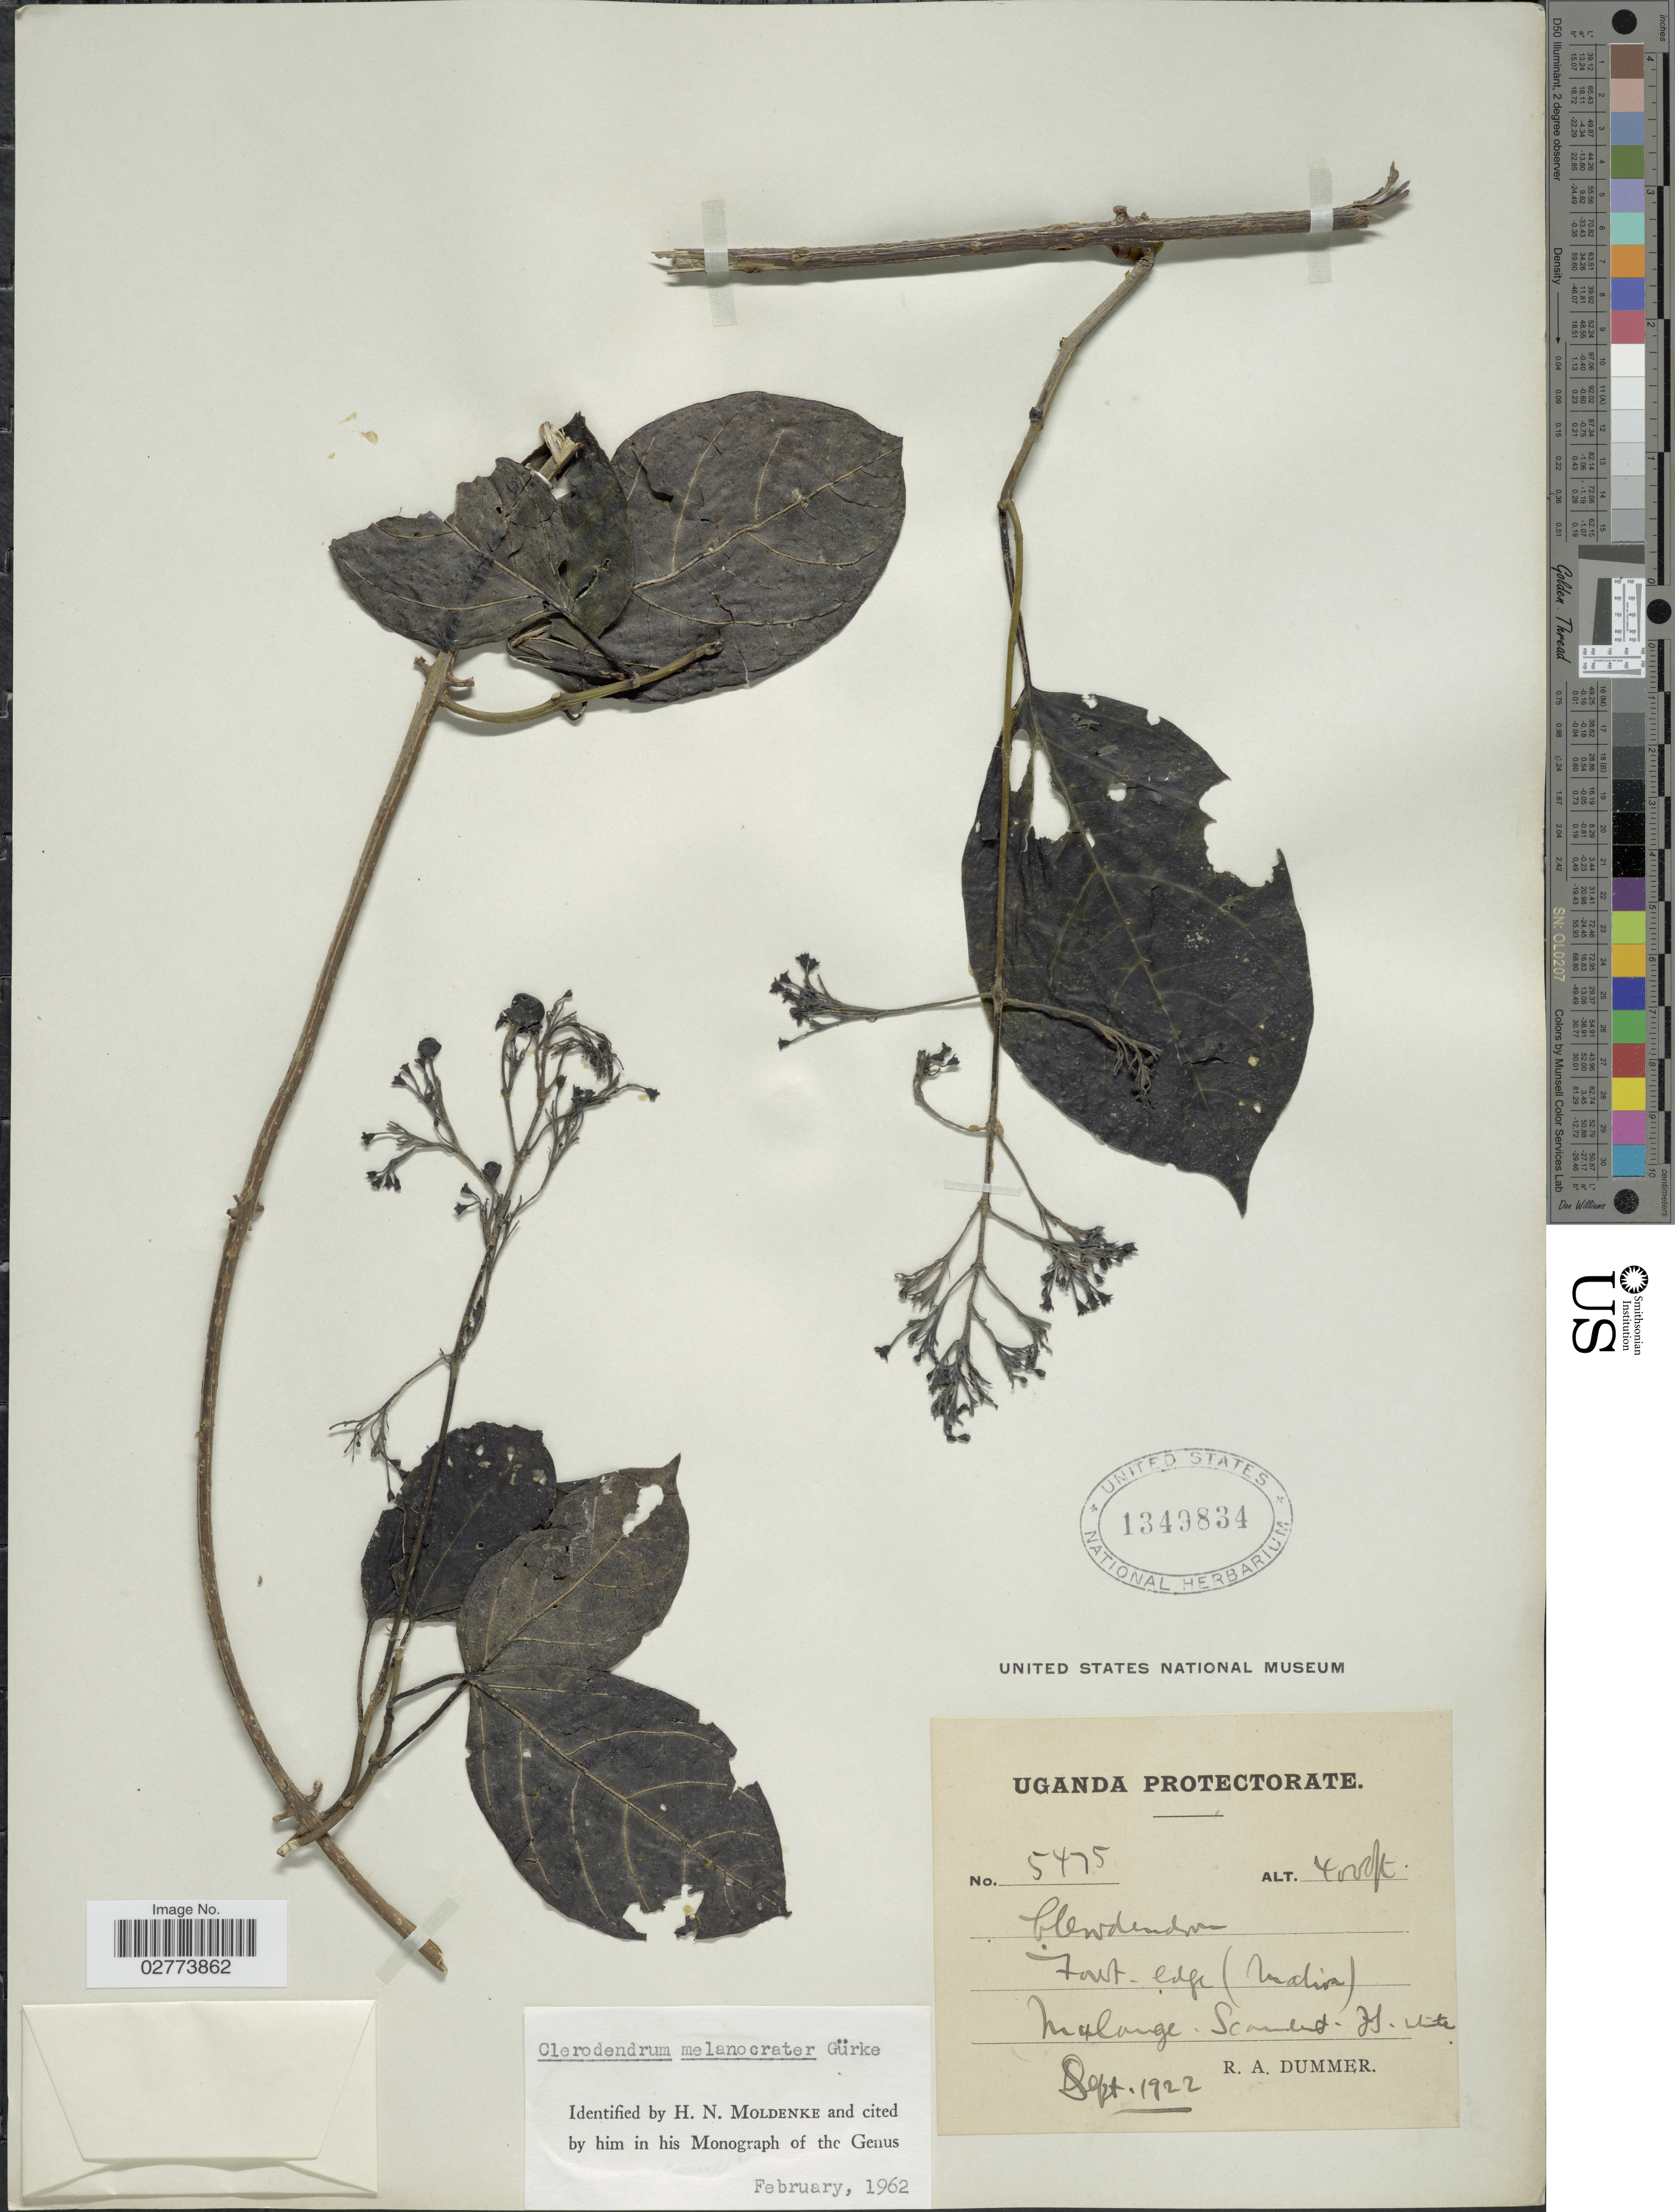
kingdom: Plantae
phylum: Tracheophyta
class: Magnoliopsida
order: Lamiales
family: Lamiaceae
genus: Clerodendrum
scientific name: Clerodendrum melanocrater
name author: Gürke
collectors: R. A. Dümmer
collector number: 5475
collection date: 1922-09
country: Uganda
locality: Mulange.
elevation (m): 1219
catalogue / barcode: US 1349834